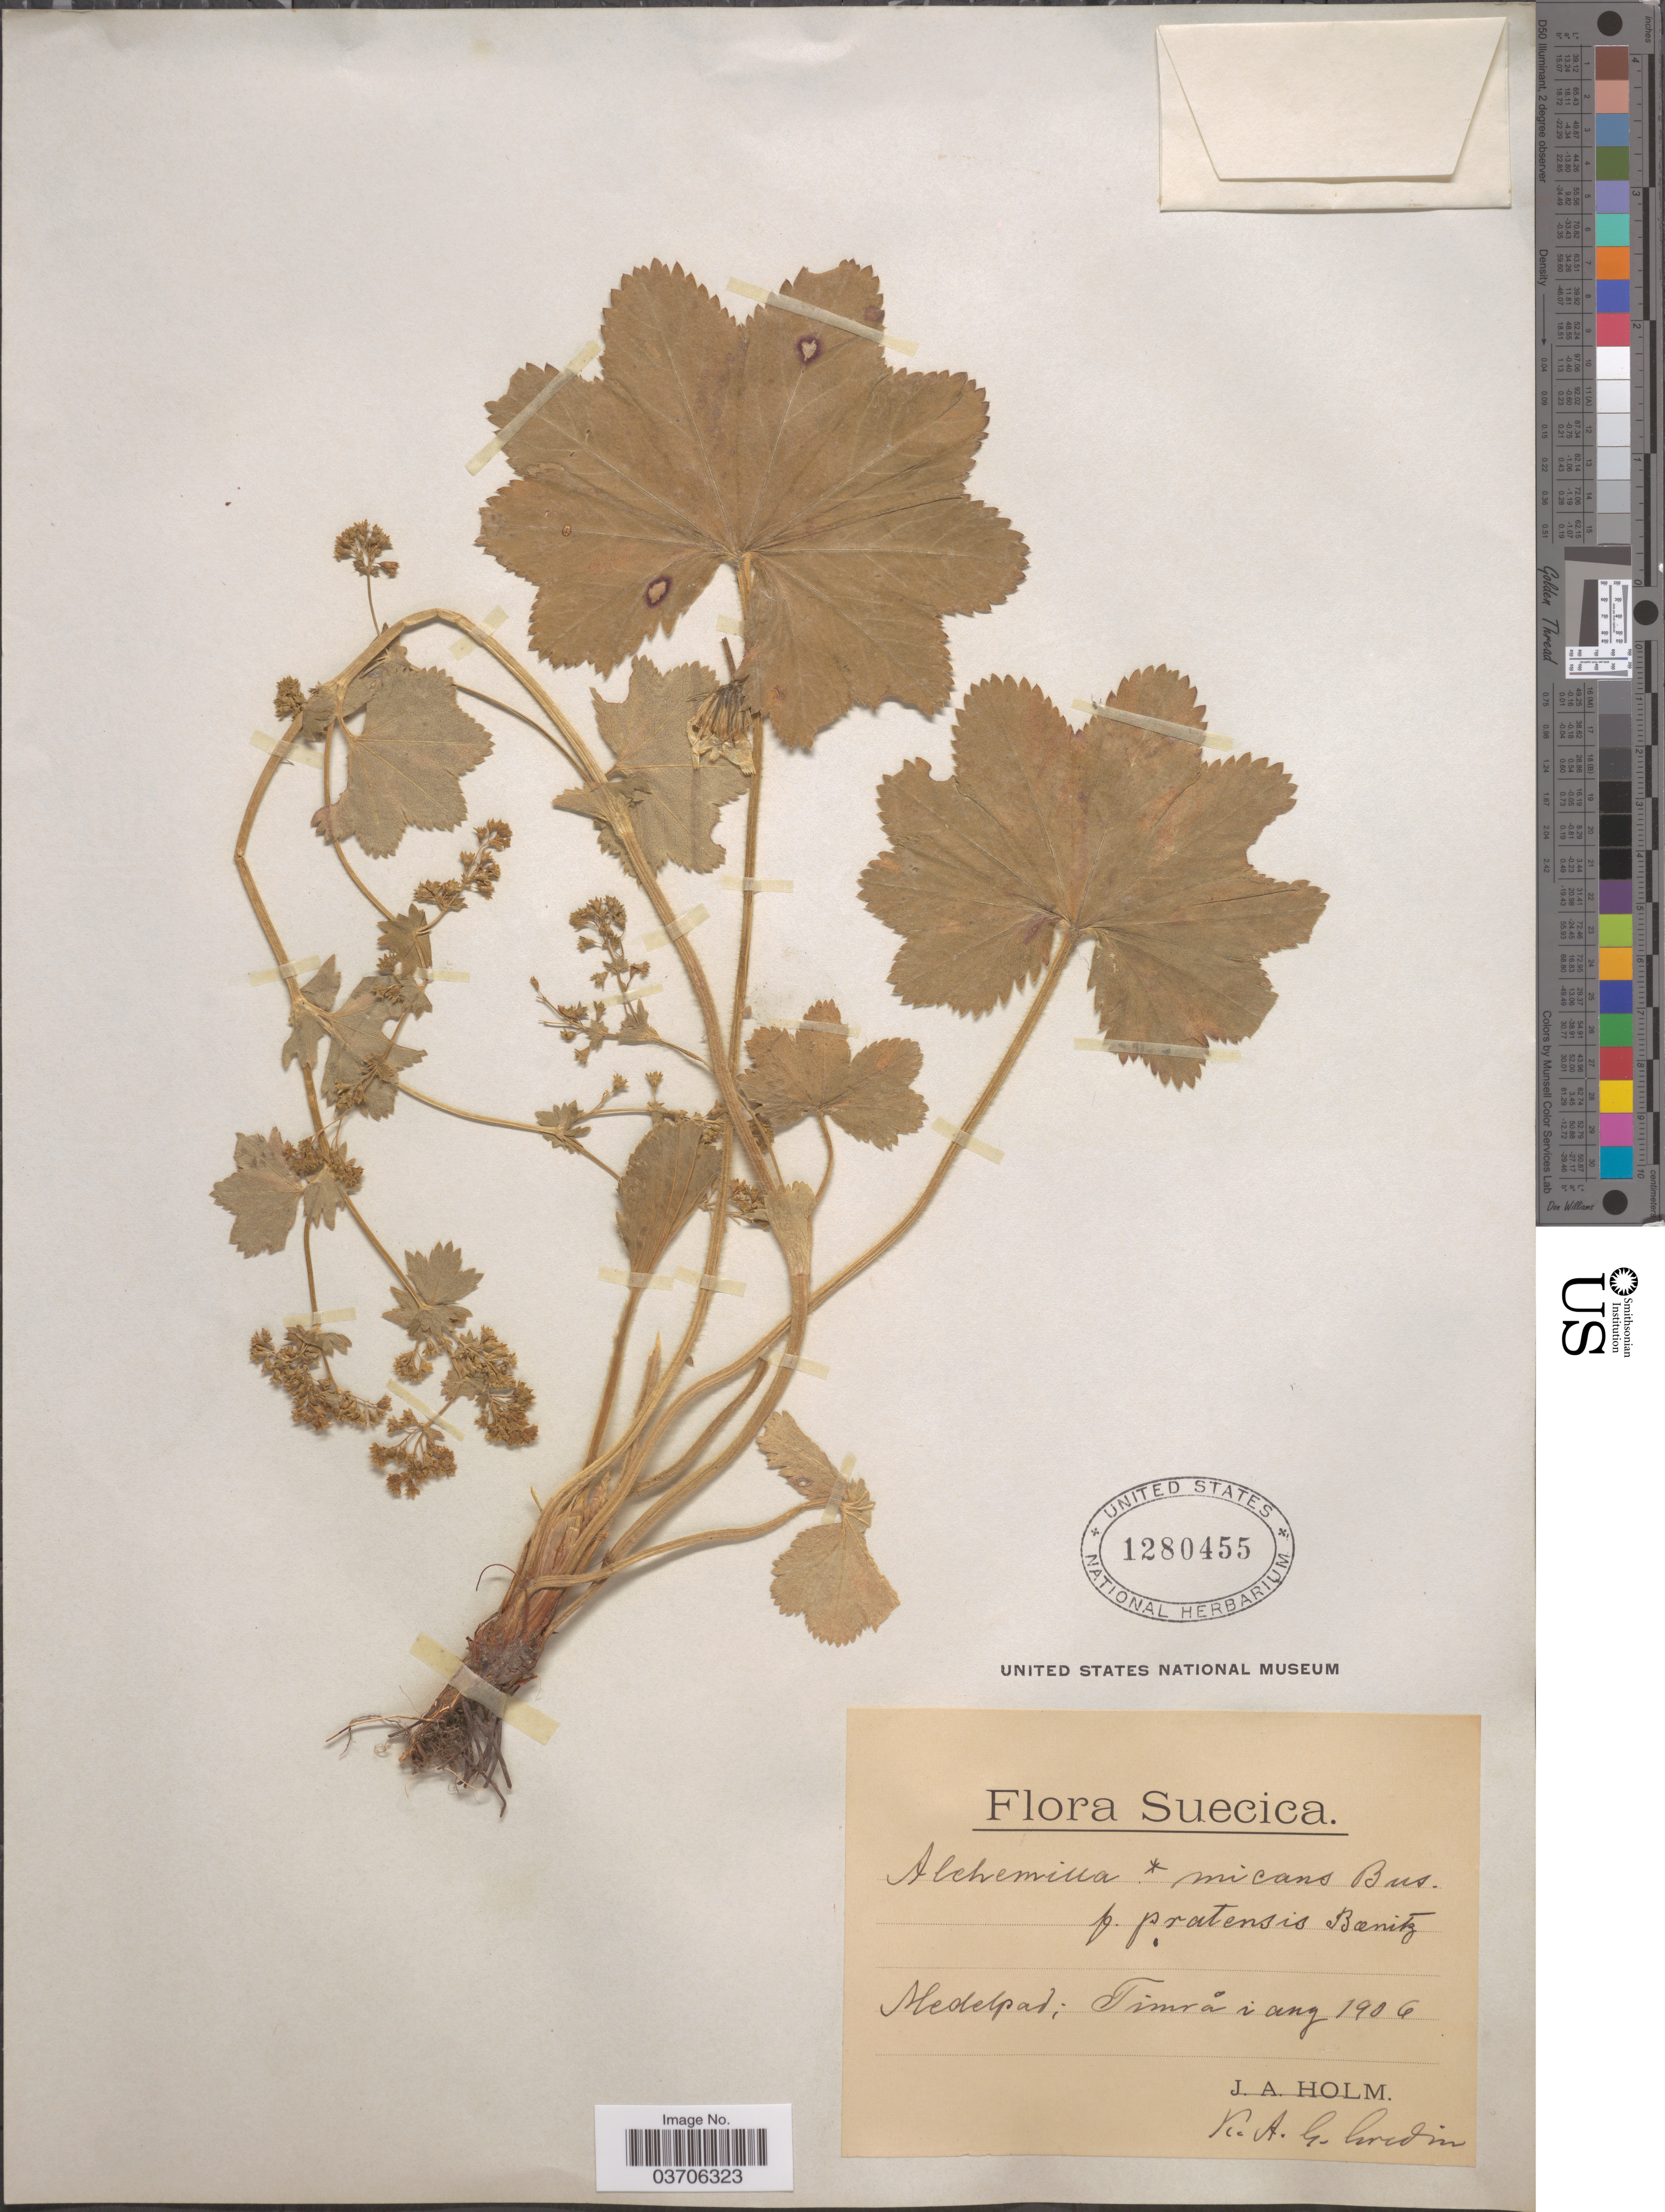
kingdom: Plantae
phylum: Tracheophyta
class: Magnoliopsida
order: Rosales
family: Rosaceae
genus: Alchemilla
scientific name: Alchemilla micans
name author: Buser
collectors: K. Gredin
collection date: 1906-08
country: Sweden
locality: Suecica. Medelpad; Timrå.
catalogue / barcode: US 1280455